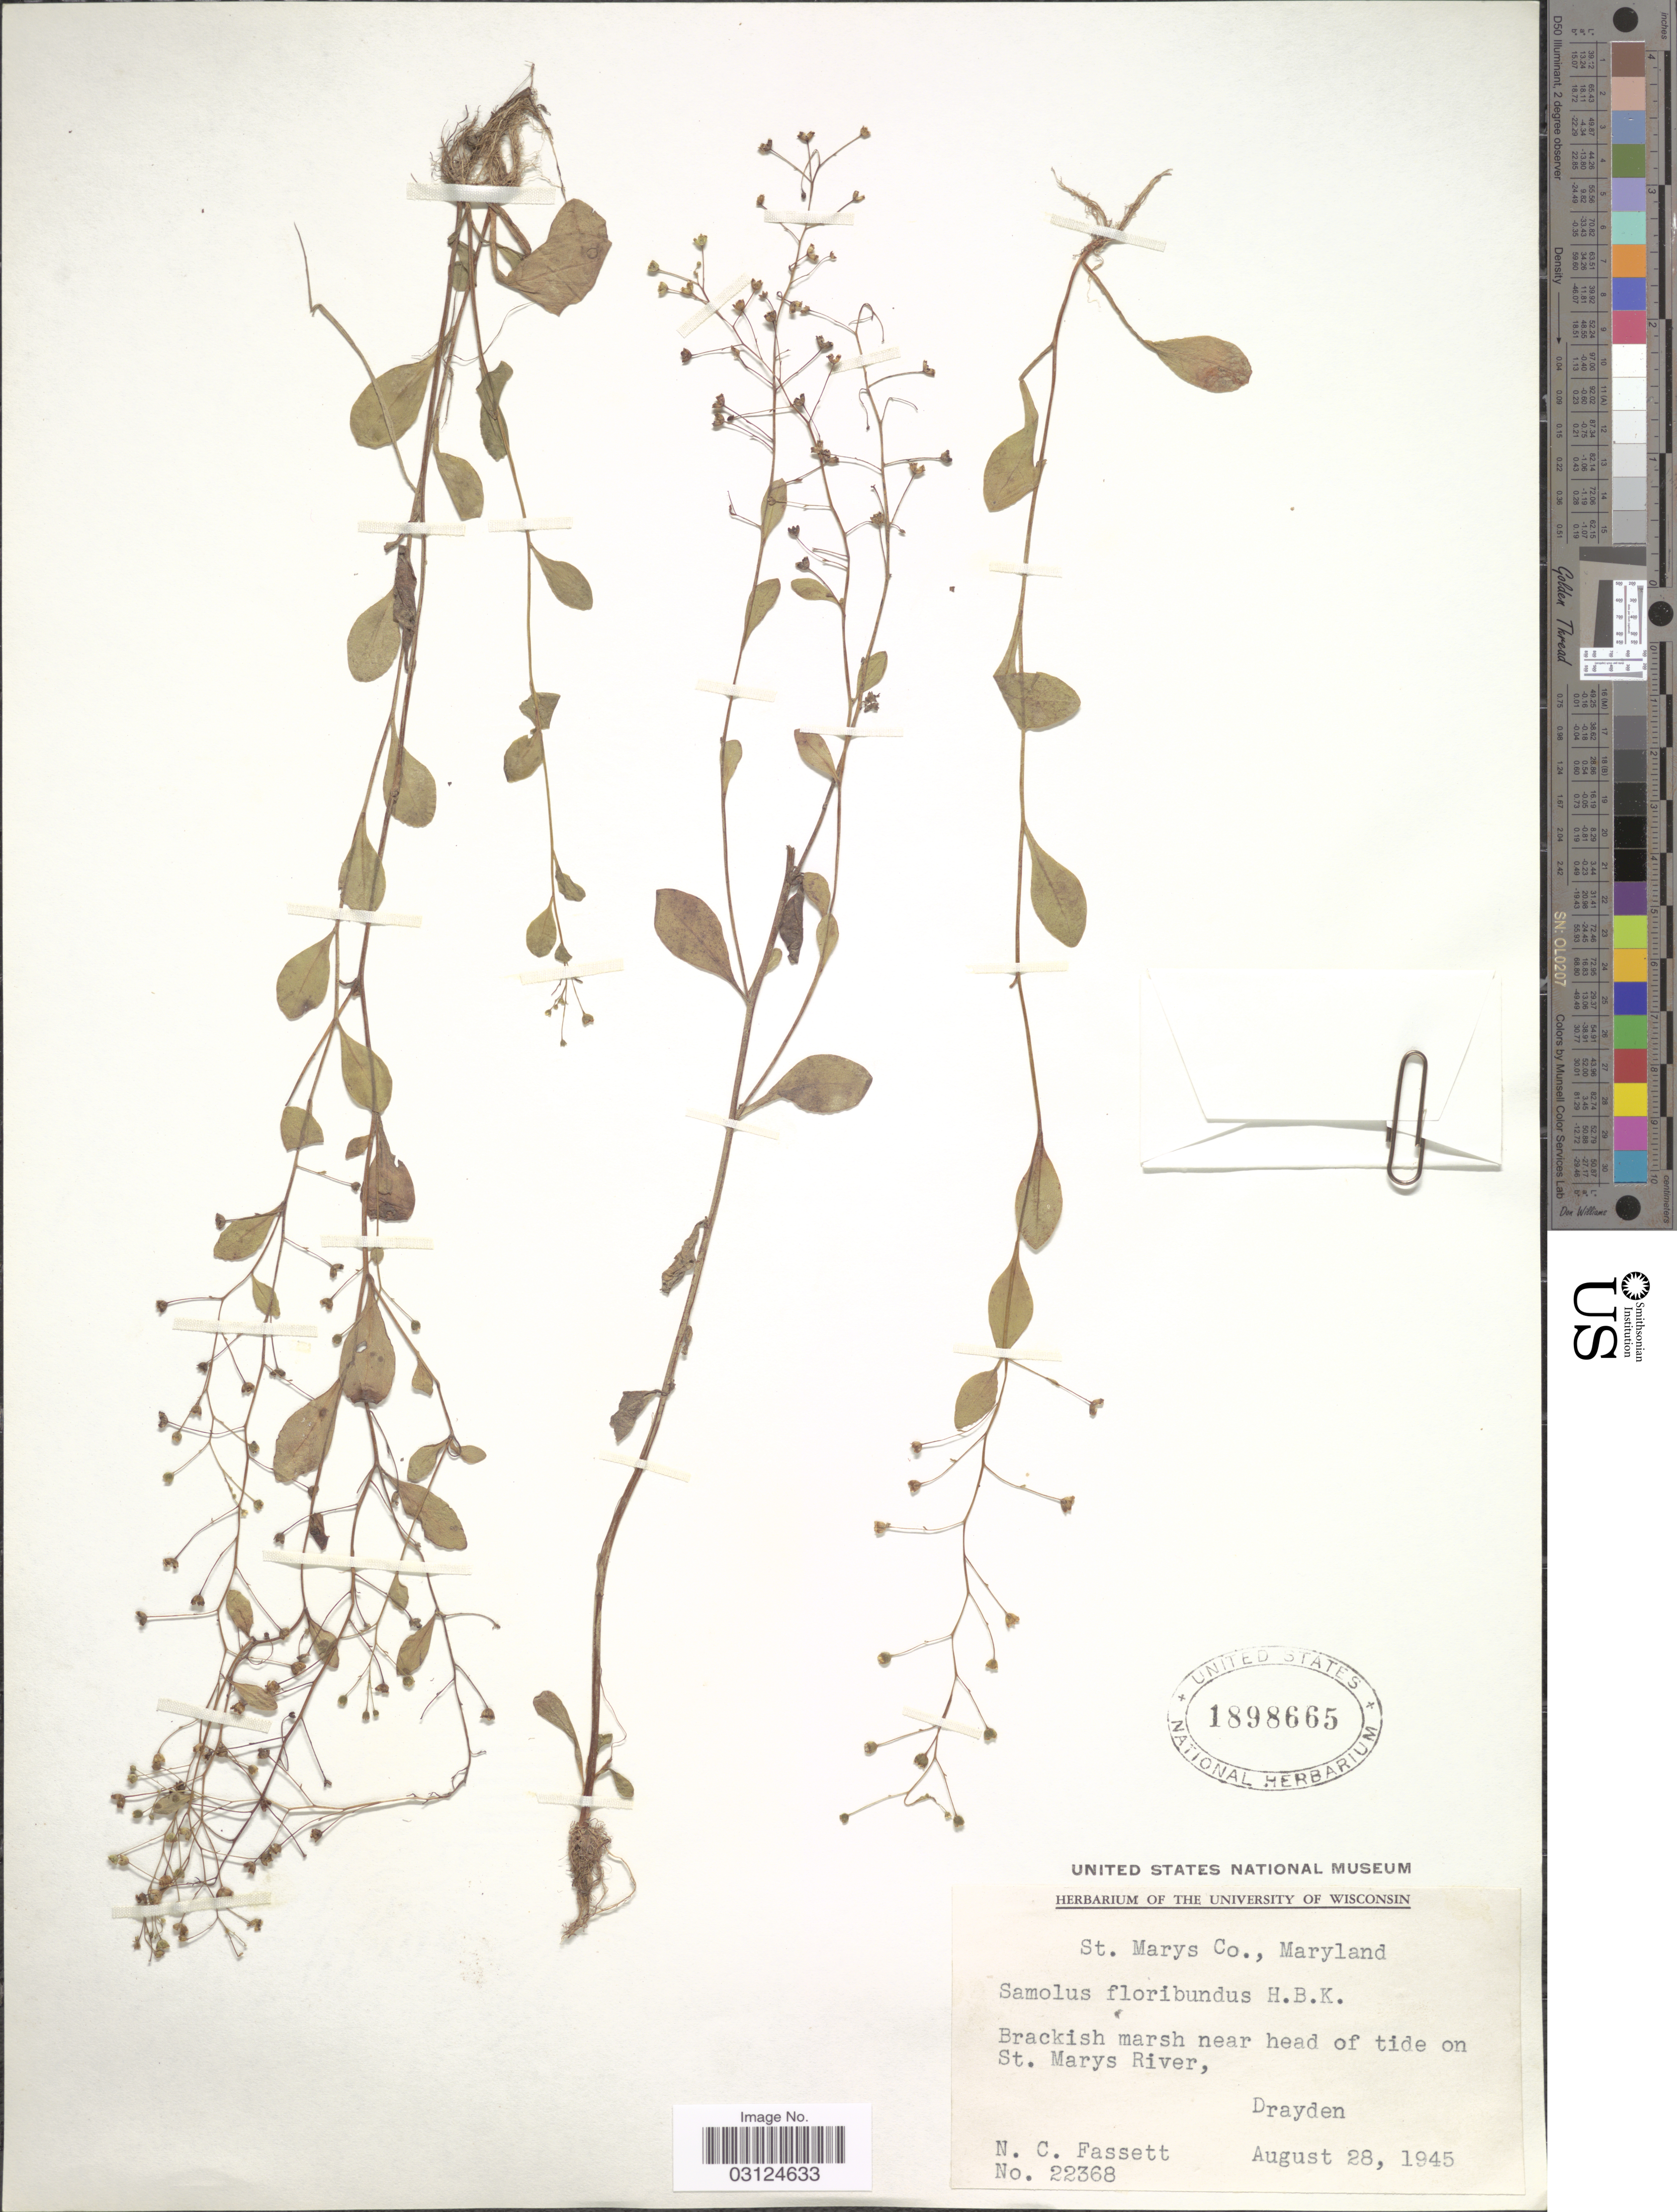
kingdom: Plantae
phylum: Tracheophyta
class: Magnoliopsida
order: Ericales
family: Primulaceae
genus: Samolus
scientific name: Samolus parviflorus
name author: Raf.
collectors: N. C. Fassett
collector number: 22368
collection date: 1945-08-28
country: United States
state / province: Maryland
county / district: St. Mary's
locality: St. Marys Co. Brackish marsh near head of tide on St. Marys River, Drayden.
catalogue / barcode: US 1898665